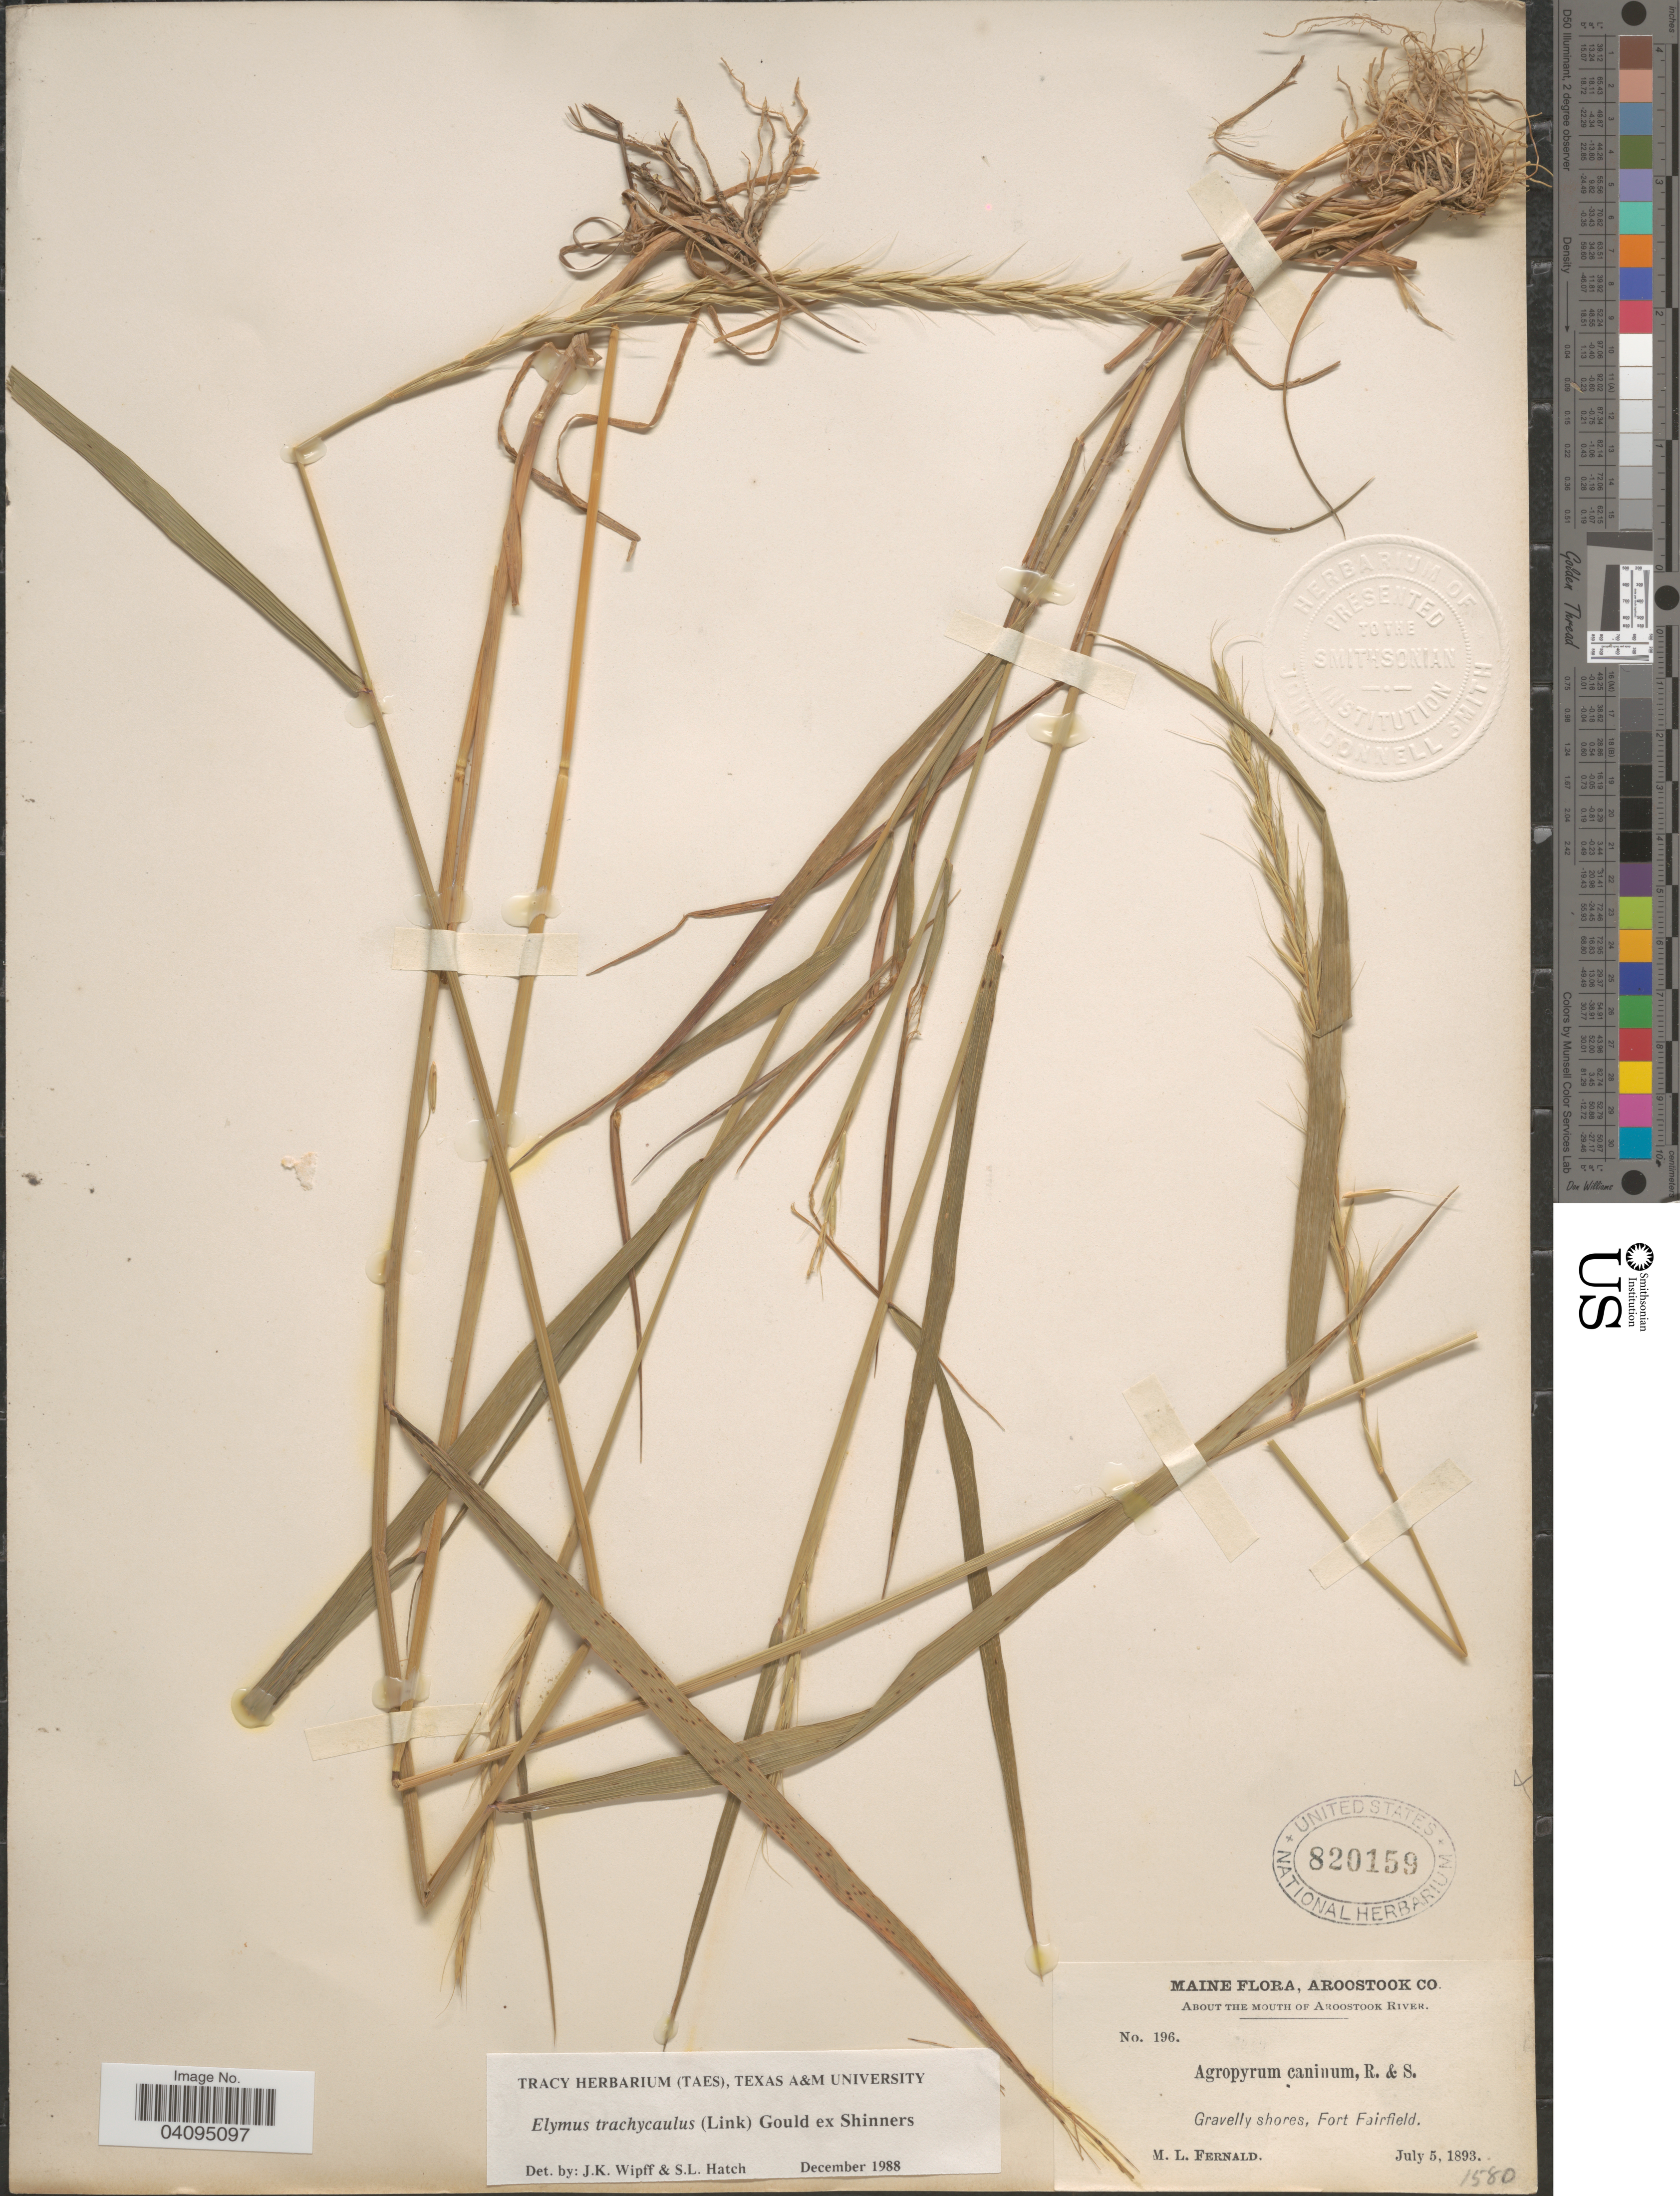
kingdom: Plantae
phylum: Tracheophyta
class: Liliopsida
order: Poales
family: Poaceae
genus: Elymus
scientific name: Elymus trachycaulus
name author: (Link) Gould ex Shinners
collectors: M. L. Fernald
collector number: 196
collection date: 1893-07-05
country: United States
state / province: Maine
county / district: Aroostook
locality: About the mouth of Aroostook River. Gravelly shores, Fort Fairfield.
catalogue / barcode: US 820159